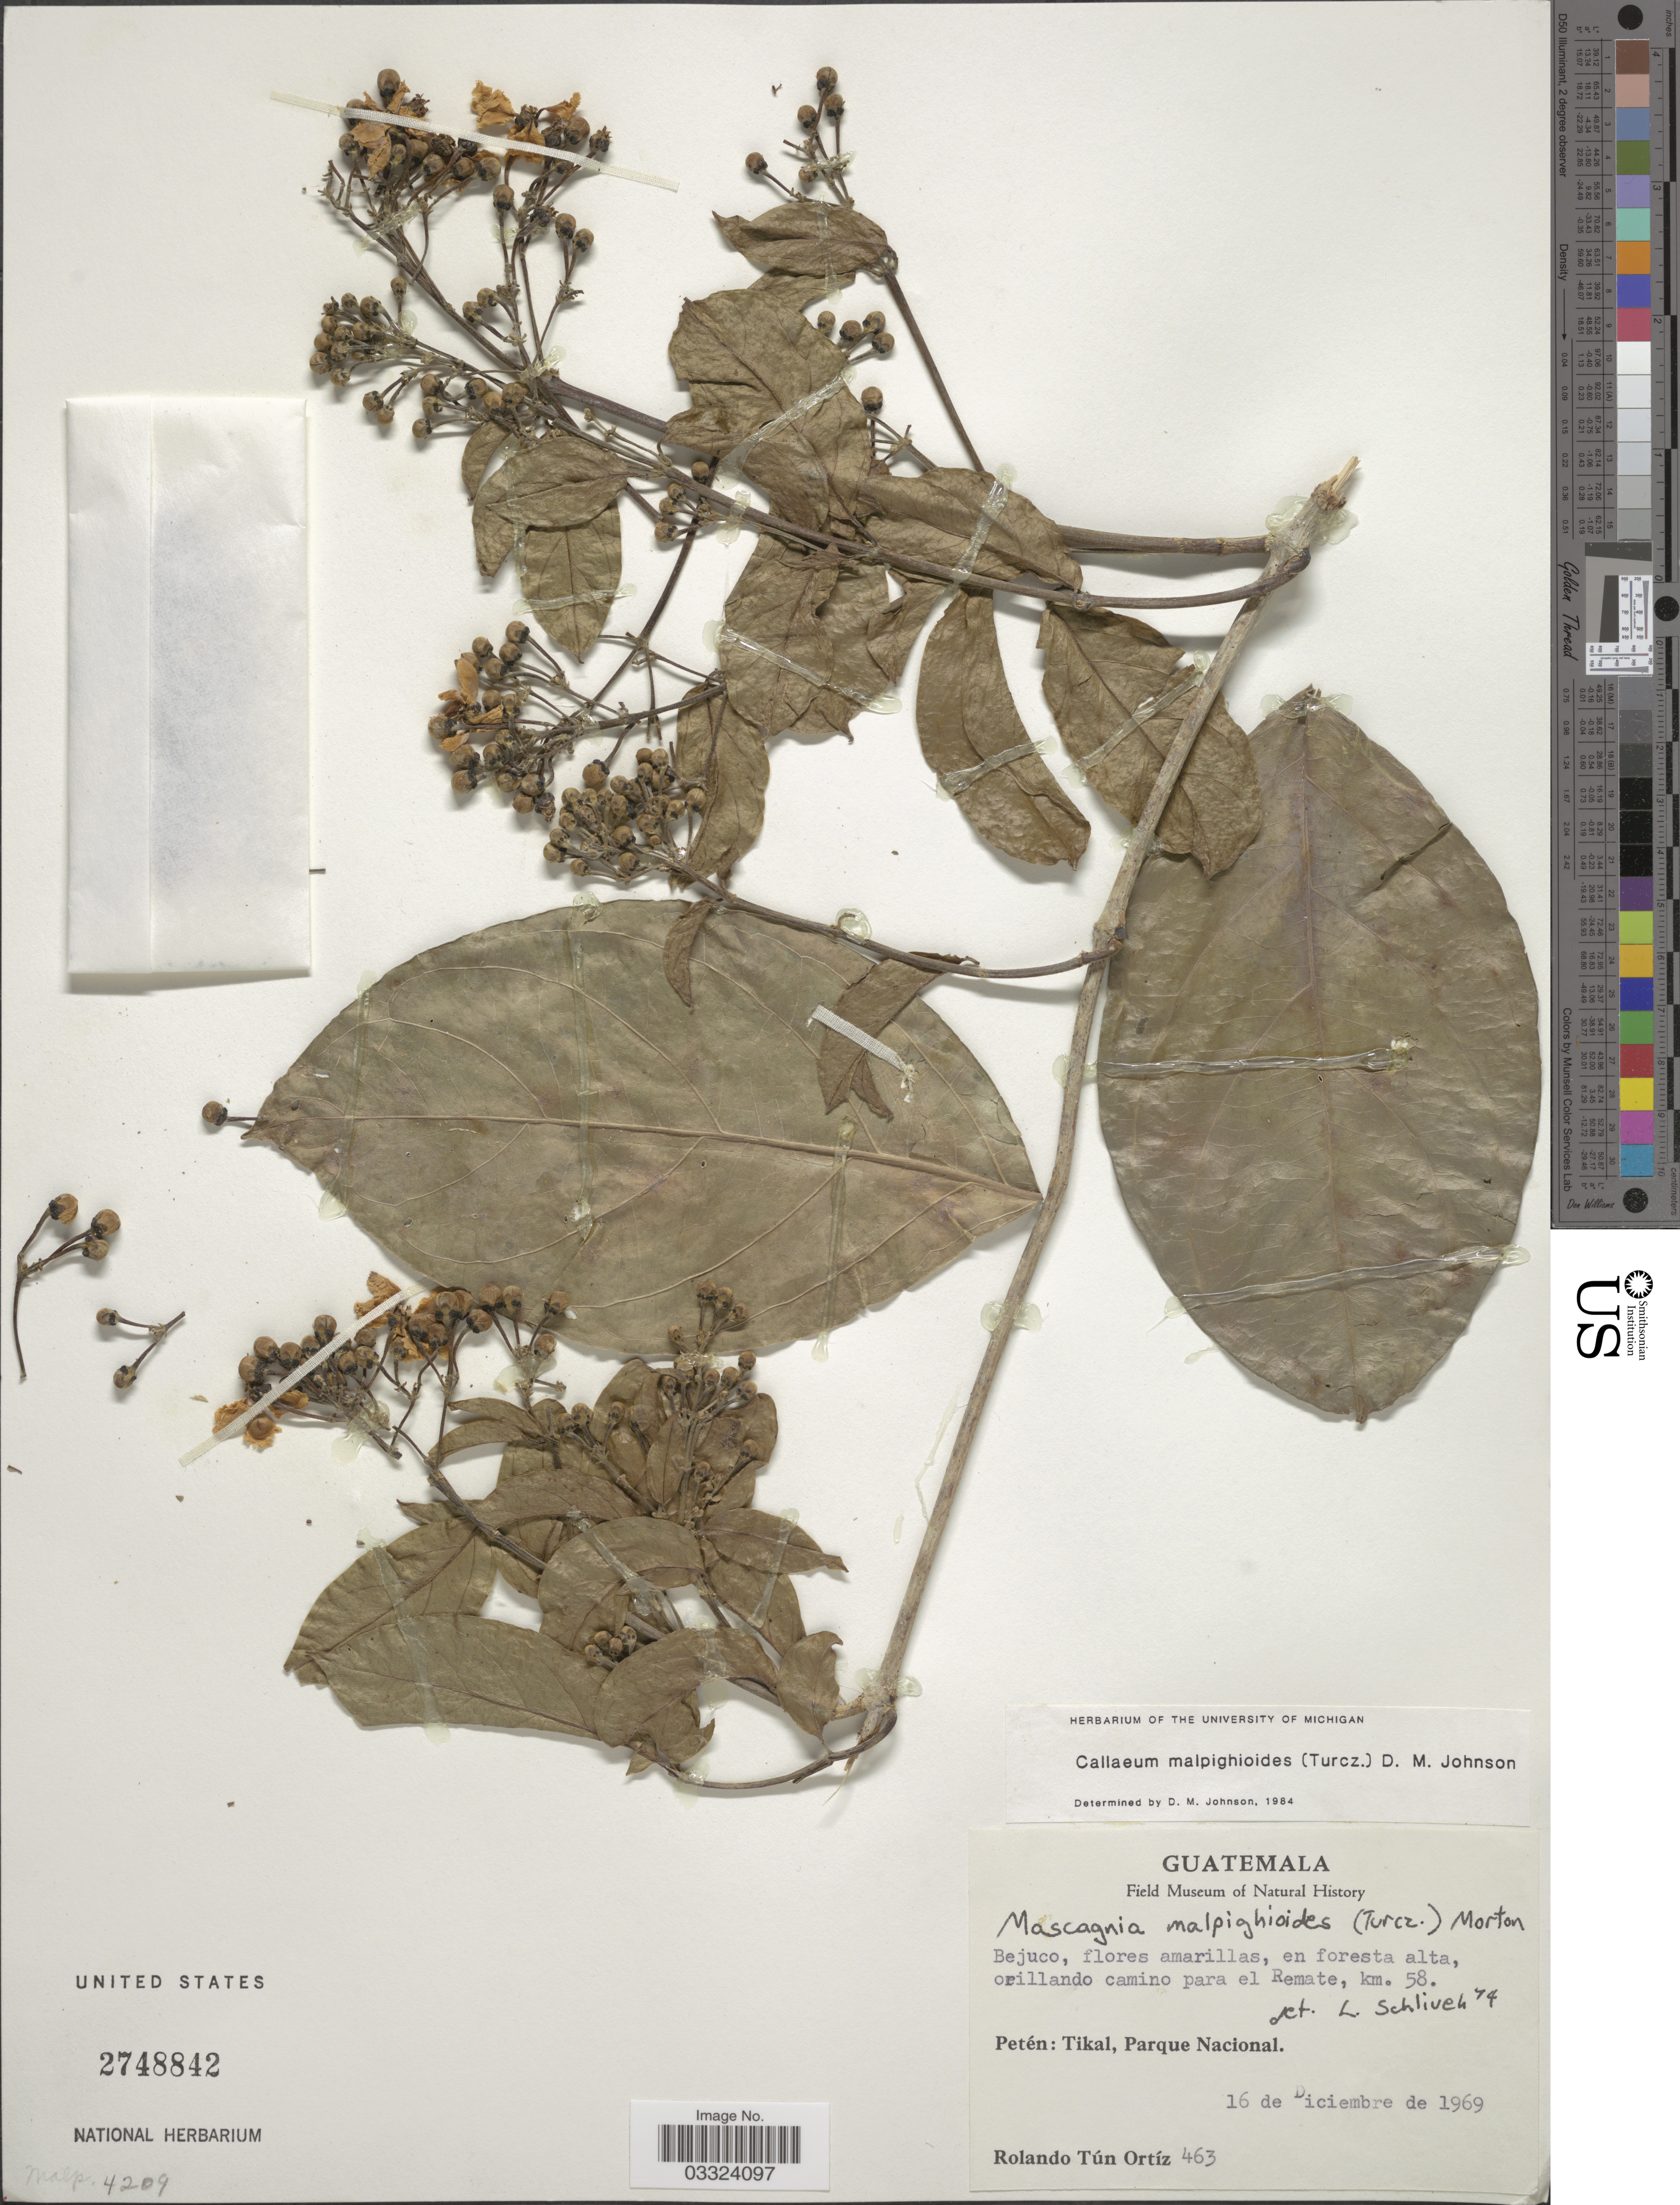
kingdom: Plantae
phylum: Tracheophyta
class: Magnoliopsida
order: Malpighiales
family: Malpighiaceae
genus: Callaeum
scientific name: Callaeum malpighioides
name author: (Turcz.) D.M. Johnson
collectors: R. Tún Ortíz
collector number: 463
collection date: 1969-12-16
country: Guatemala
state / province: El Petén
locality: Orillando camino para el Remate, km. 58. Petén: Tikal, Parque Nacional.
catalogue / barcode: US 2748842